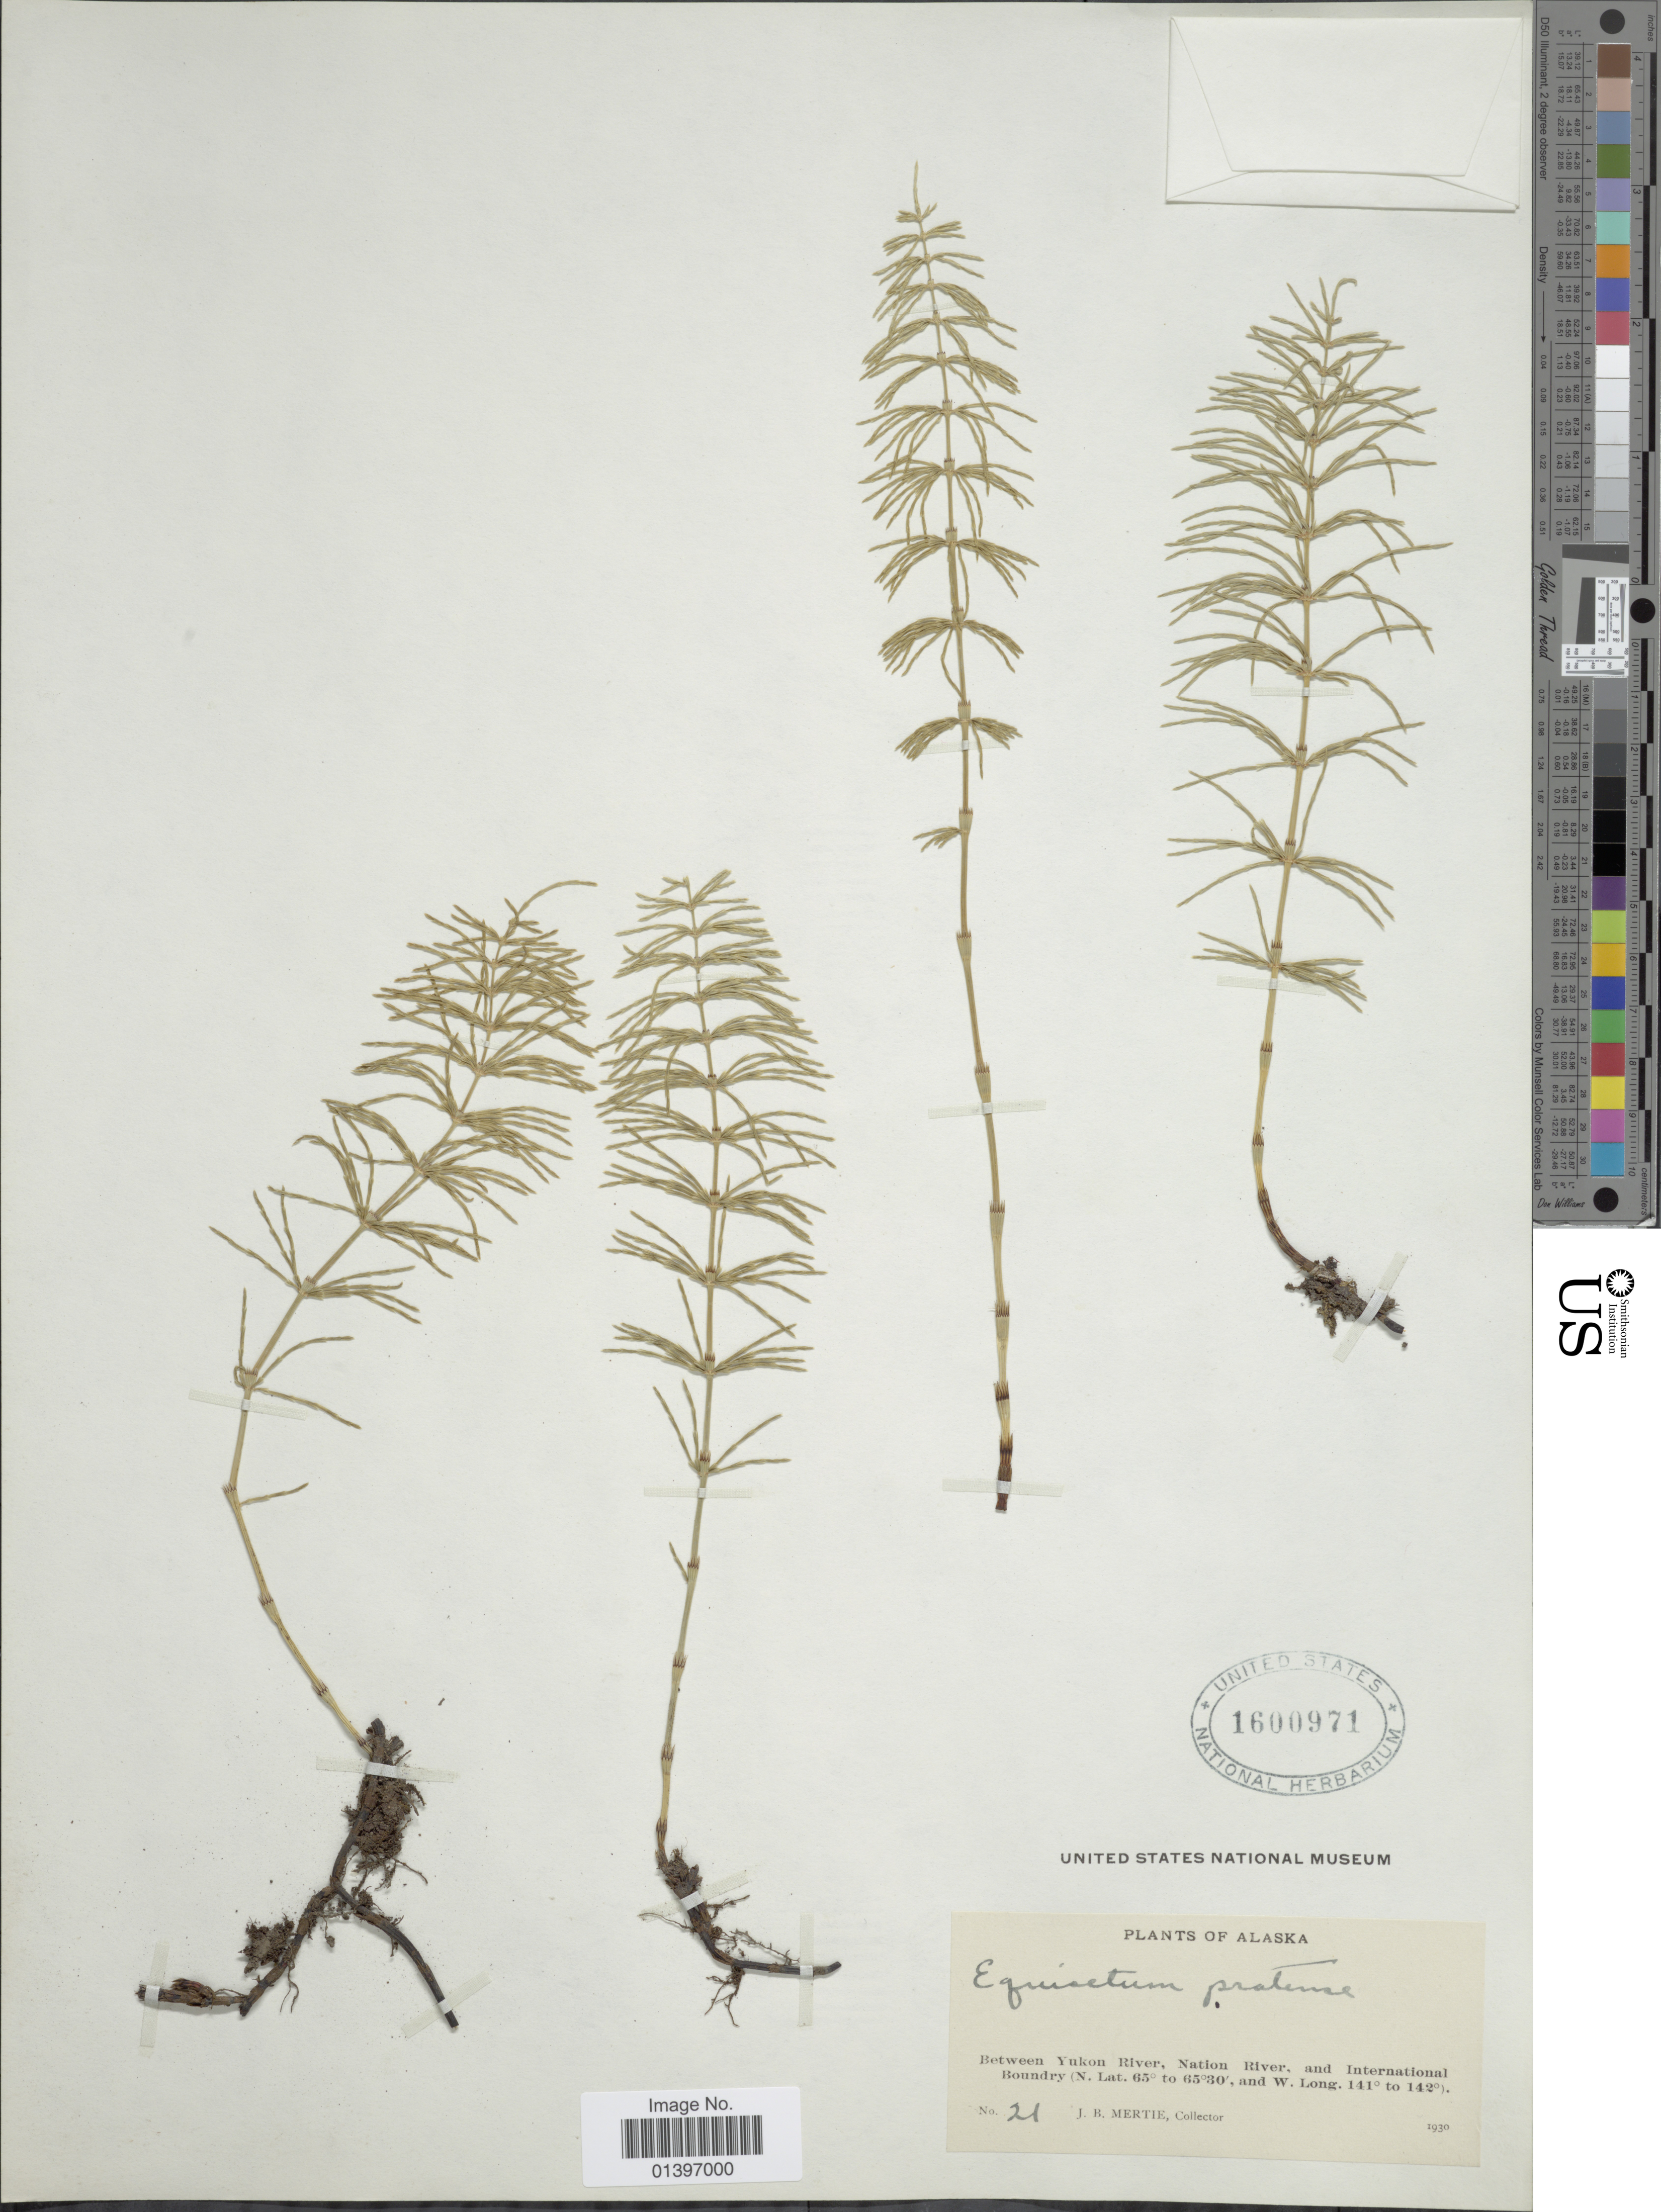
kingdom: Plantae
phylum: Tracheophyta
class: Polypodiopsida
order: Equisetales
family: Equisetaceae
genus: Equisetum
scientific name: Equisetum pratense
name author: Ehrh.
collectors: J. Mertie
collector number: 21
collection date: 1930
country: United States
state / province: Alaska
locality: Between Yukon River, Nation River and International Boundary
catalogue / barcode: US 1600971